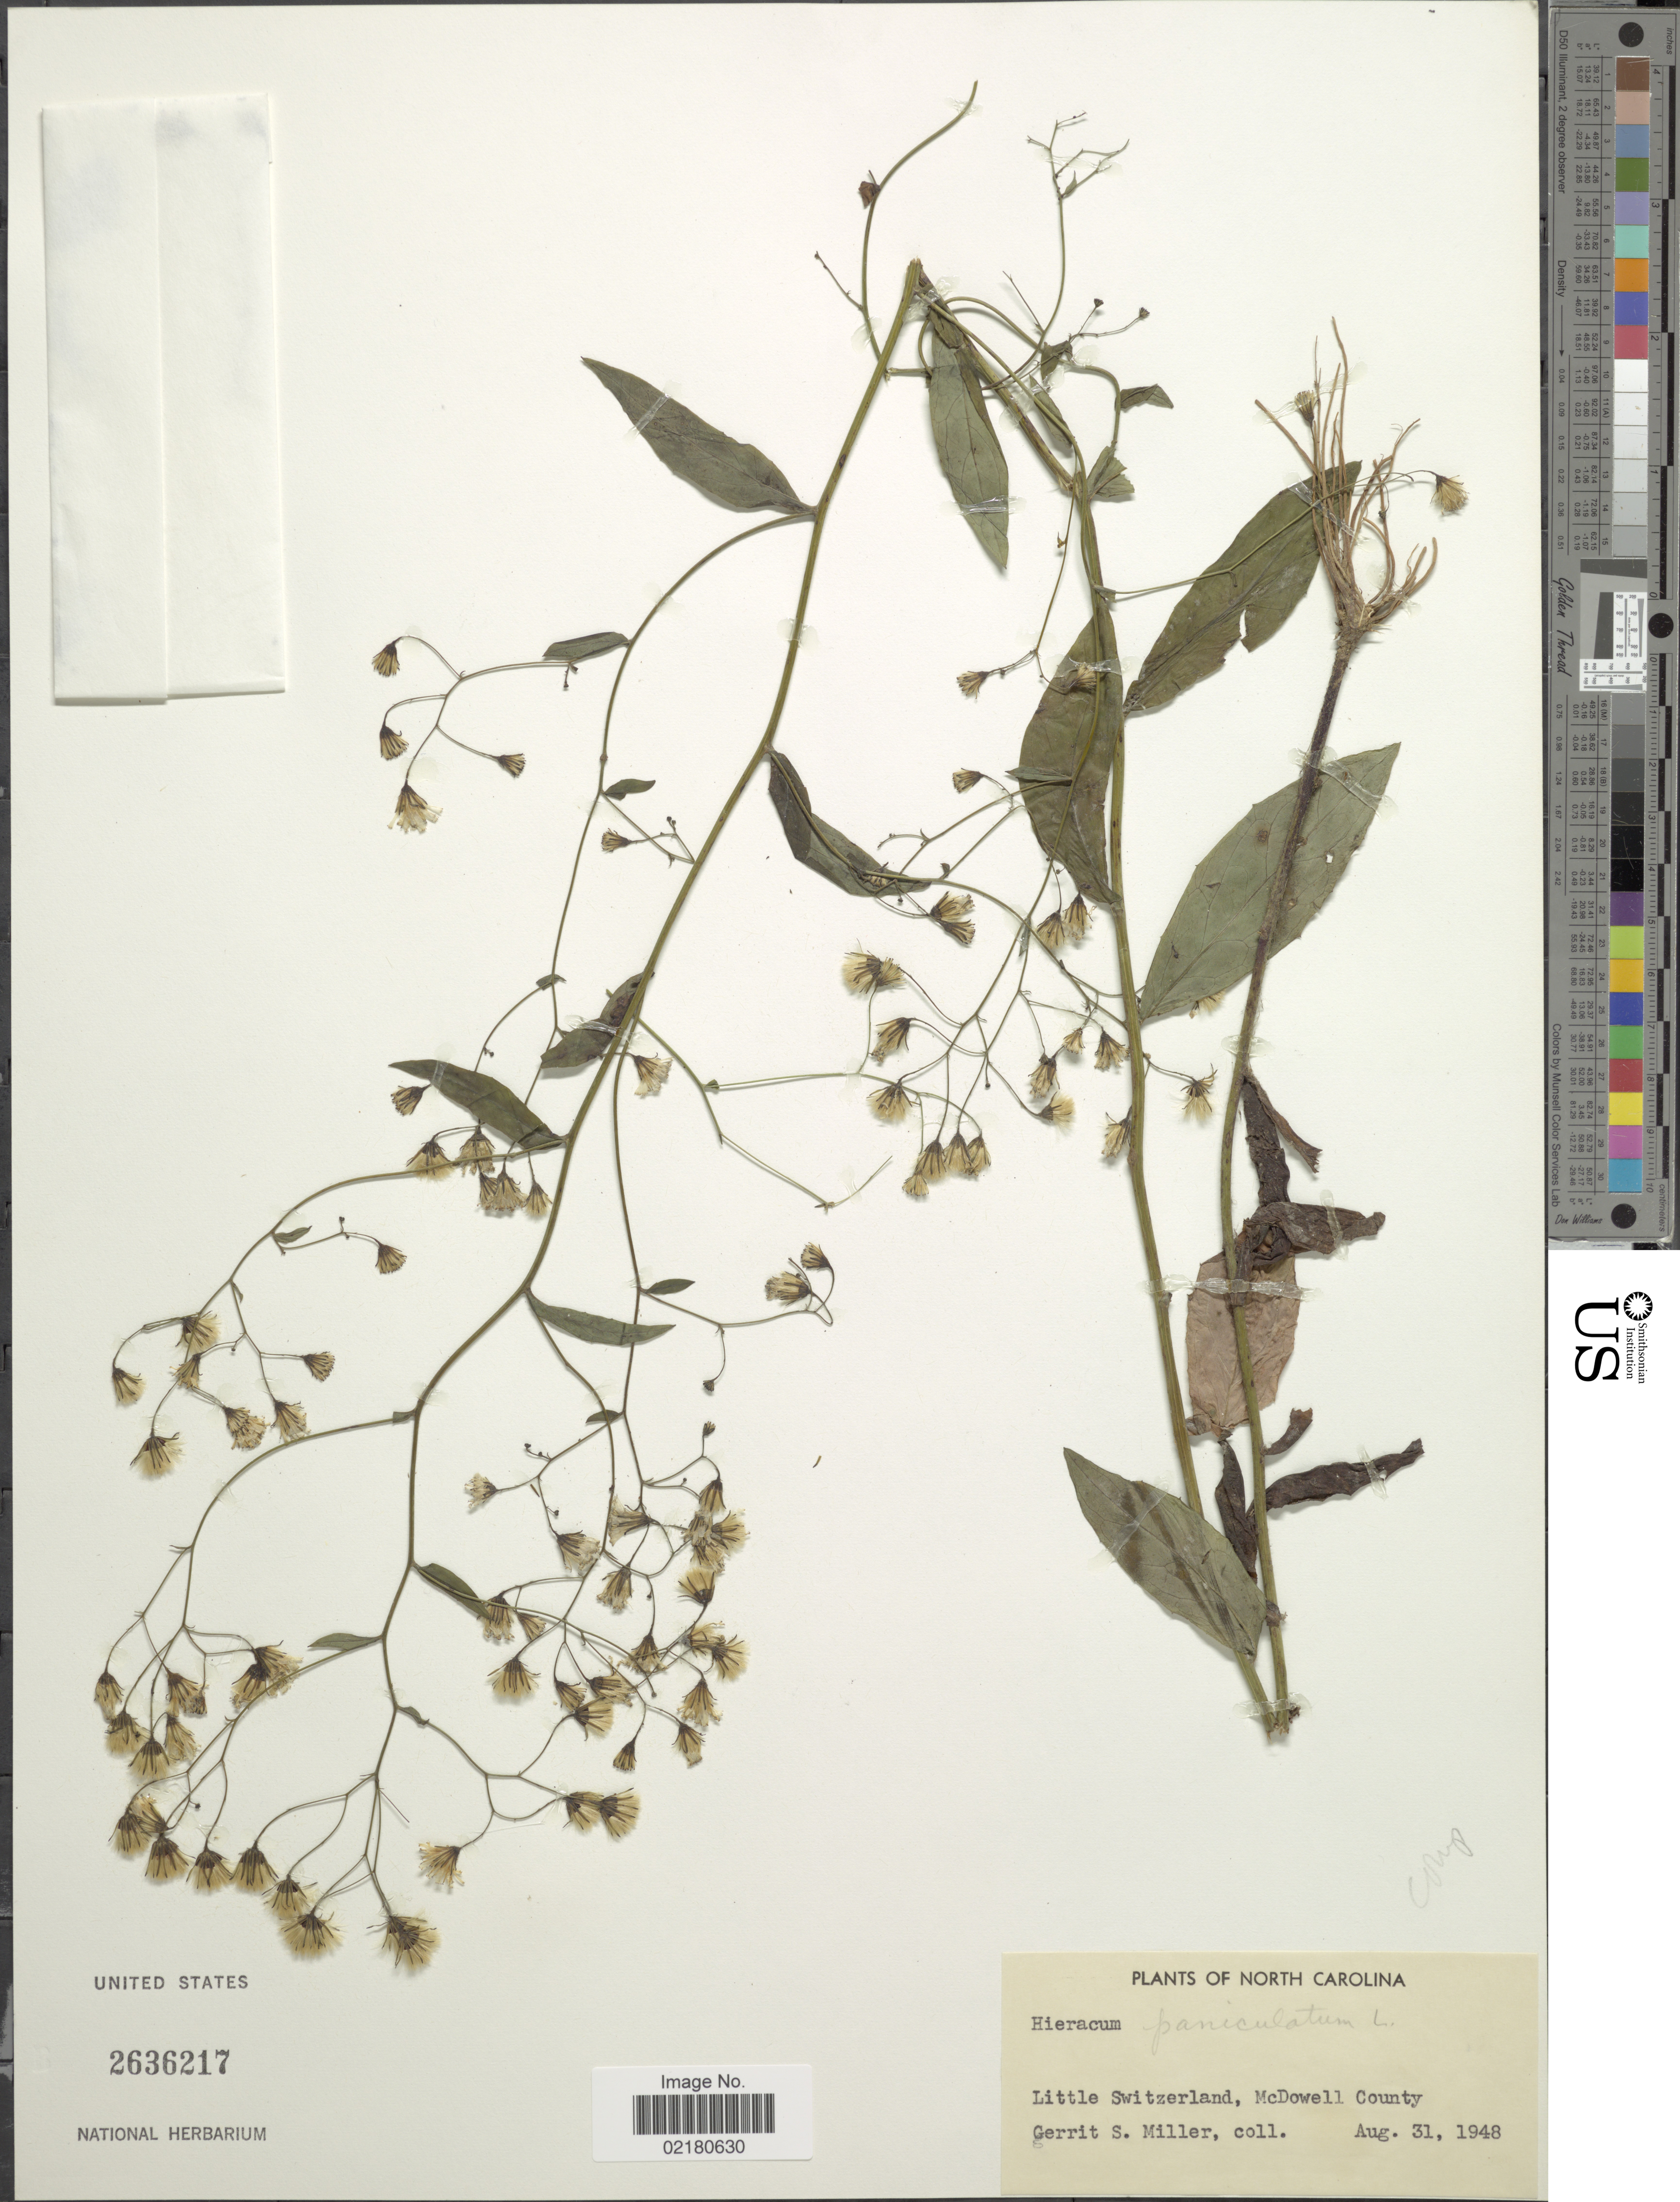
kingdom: Plantae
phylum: Tracheophyta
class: Magnoliopsida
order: Asterales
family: Asteraceae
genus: Hieracium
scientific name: Hieracium paniculatum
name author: L.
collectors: G. S. Miller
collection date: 1948-08-31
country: United States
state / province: North Carolina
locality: Little Switzerland, McDwell County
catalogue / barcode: US 2636217